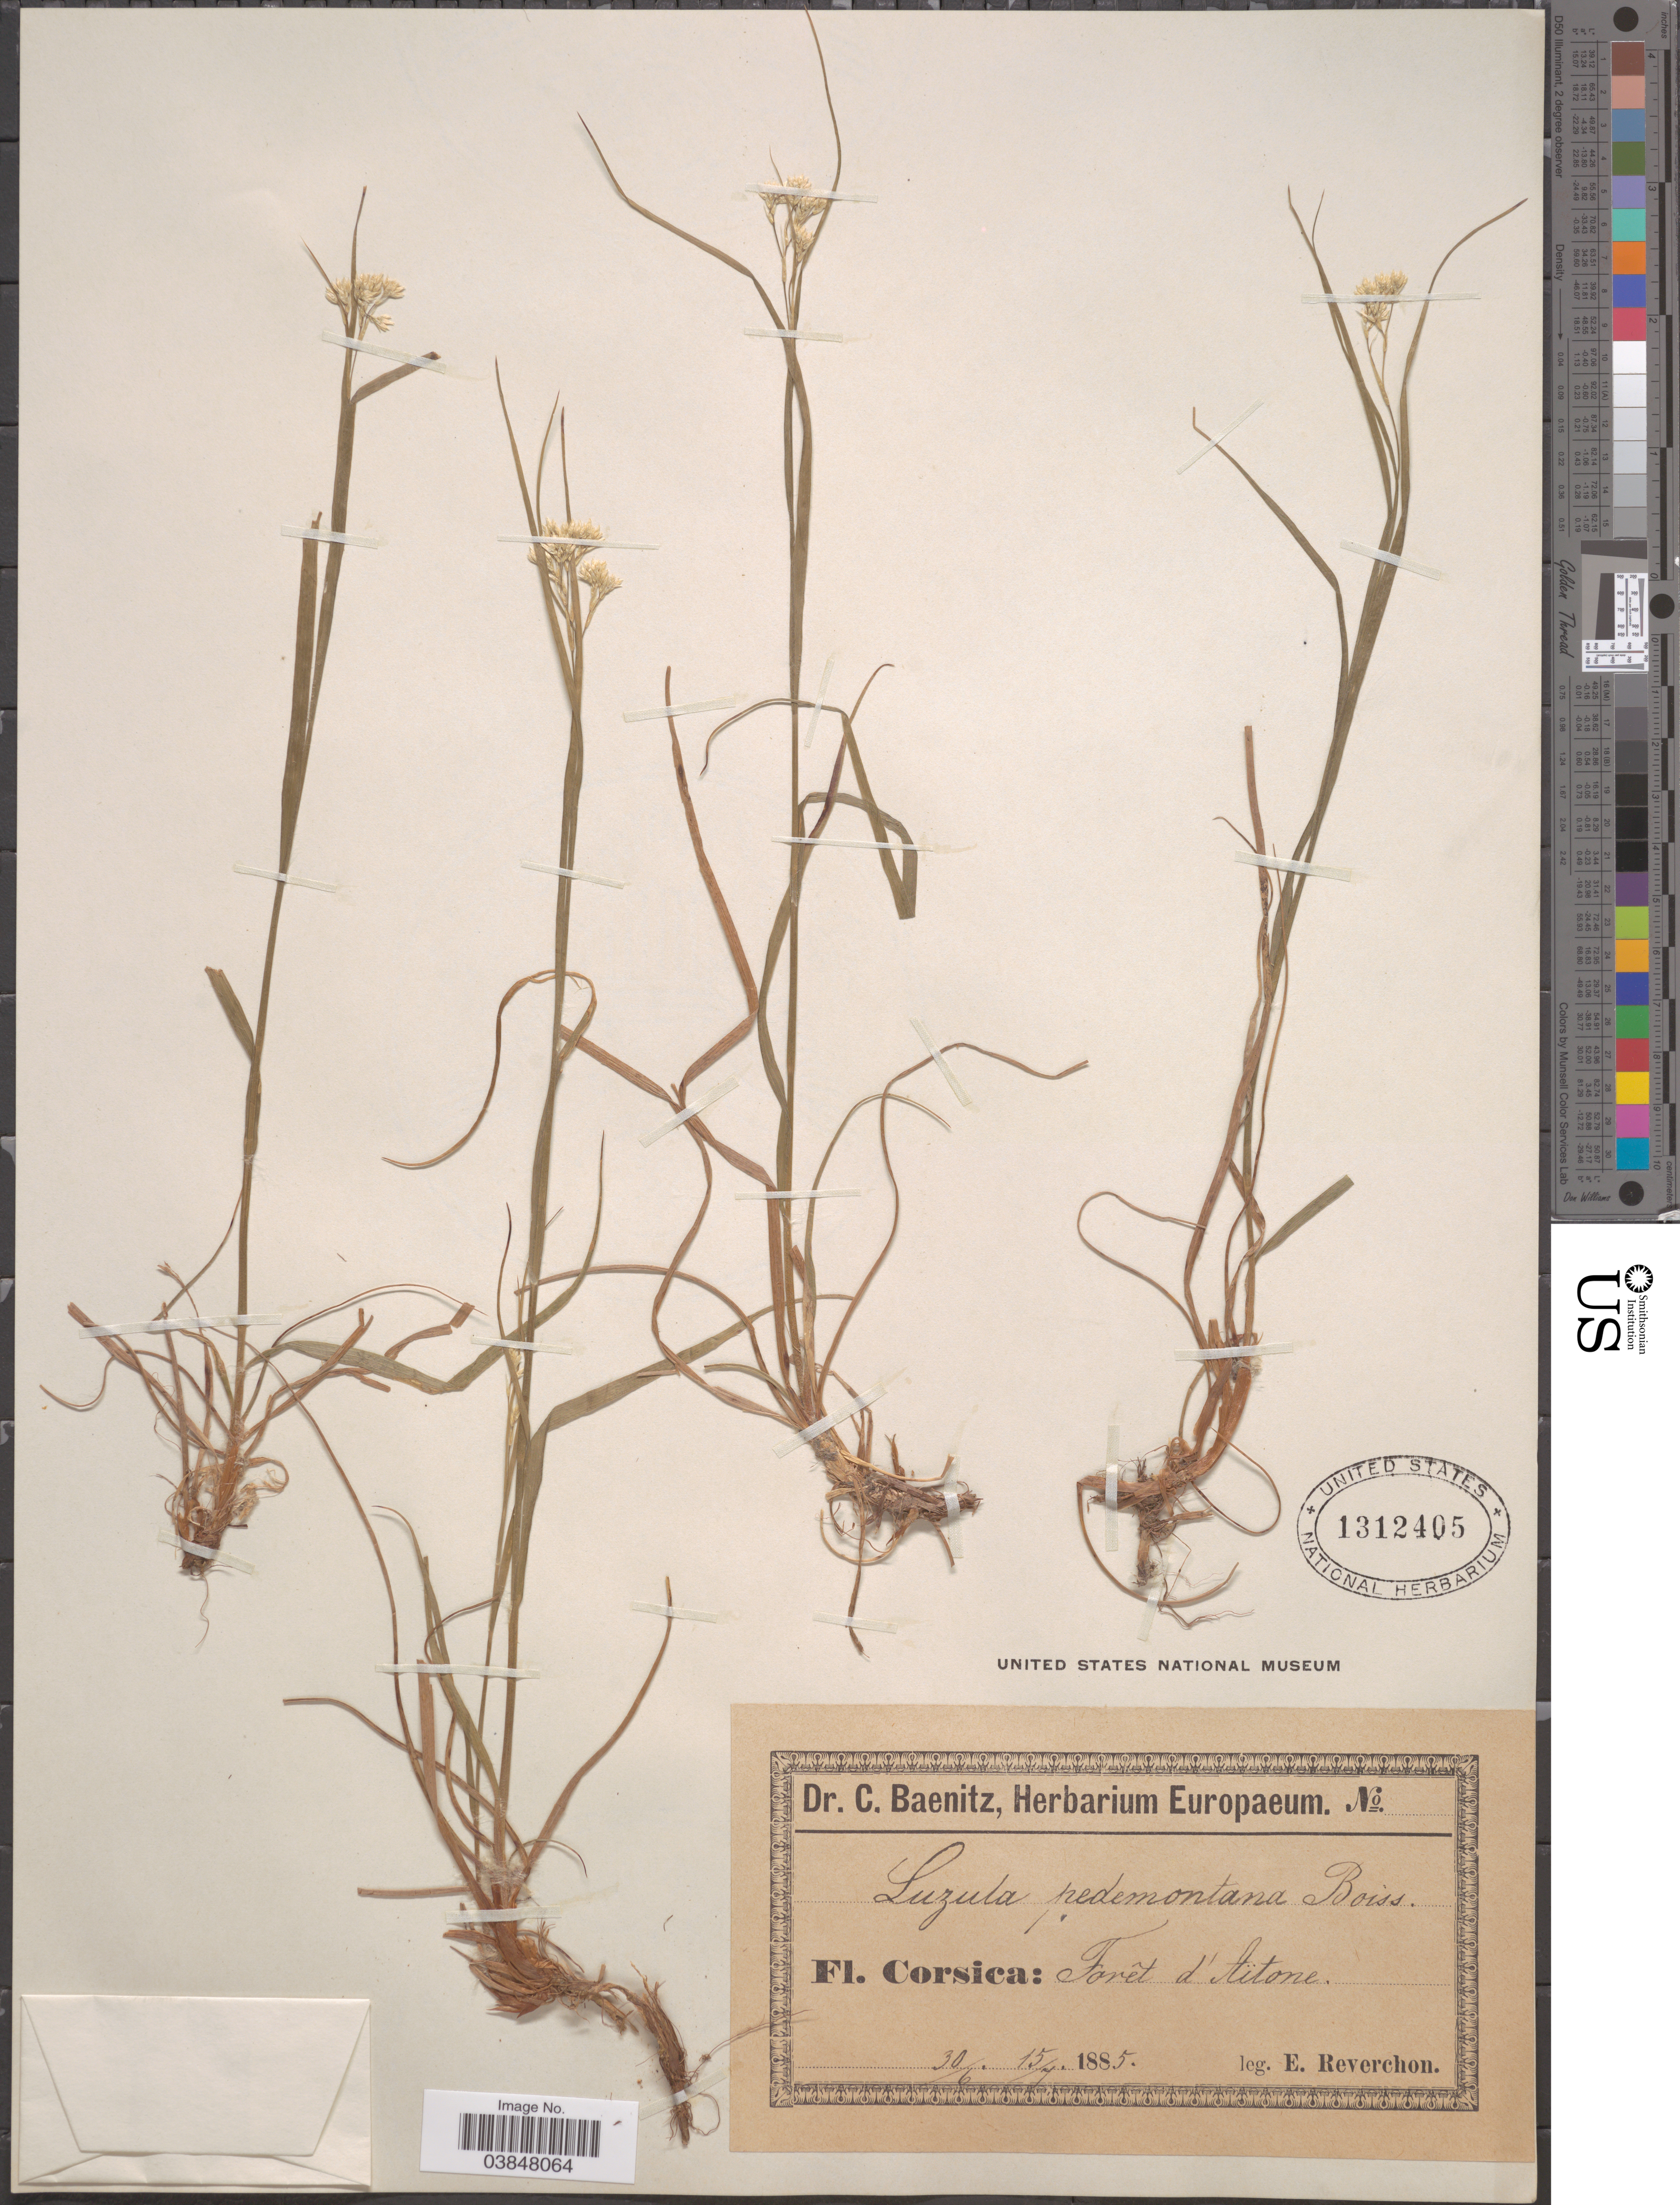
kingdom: Plantae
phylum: Tracheophyta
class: Liliopsida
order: Poales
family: Juncaceae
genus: Luzula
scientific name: Luzula pedemontana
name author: Boiss. & Reut.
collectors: E. Reverchon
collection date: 1885-06-30/1885-07-15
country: France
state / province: Corsica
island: Corse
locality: Corsica: Forêt d'Aïtone.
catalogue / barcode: US 1312405